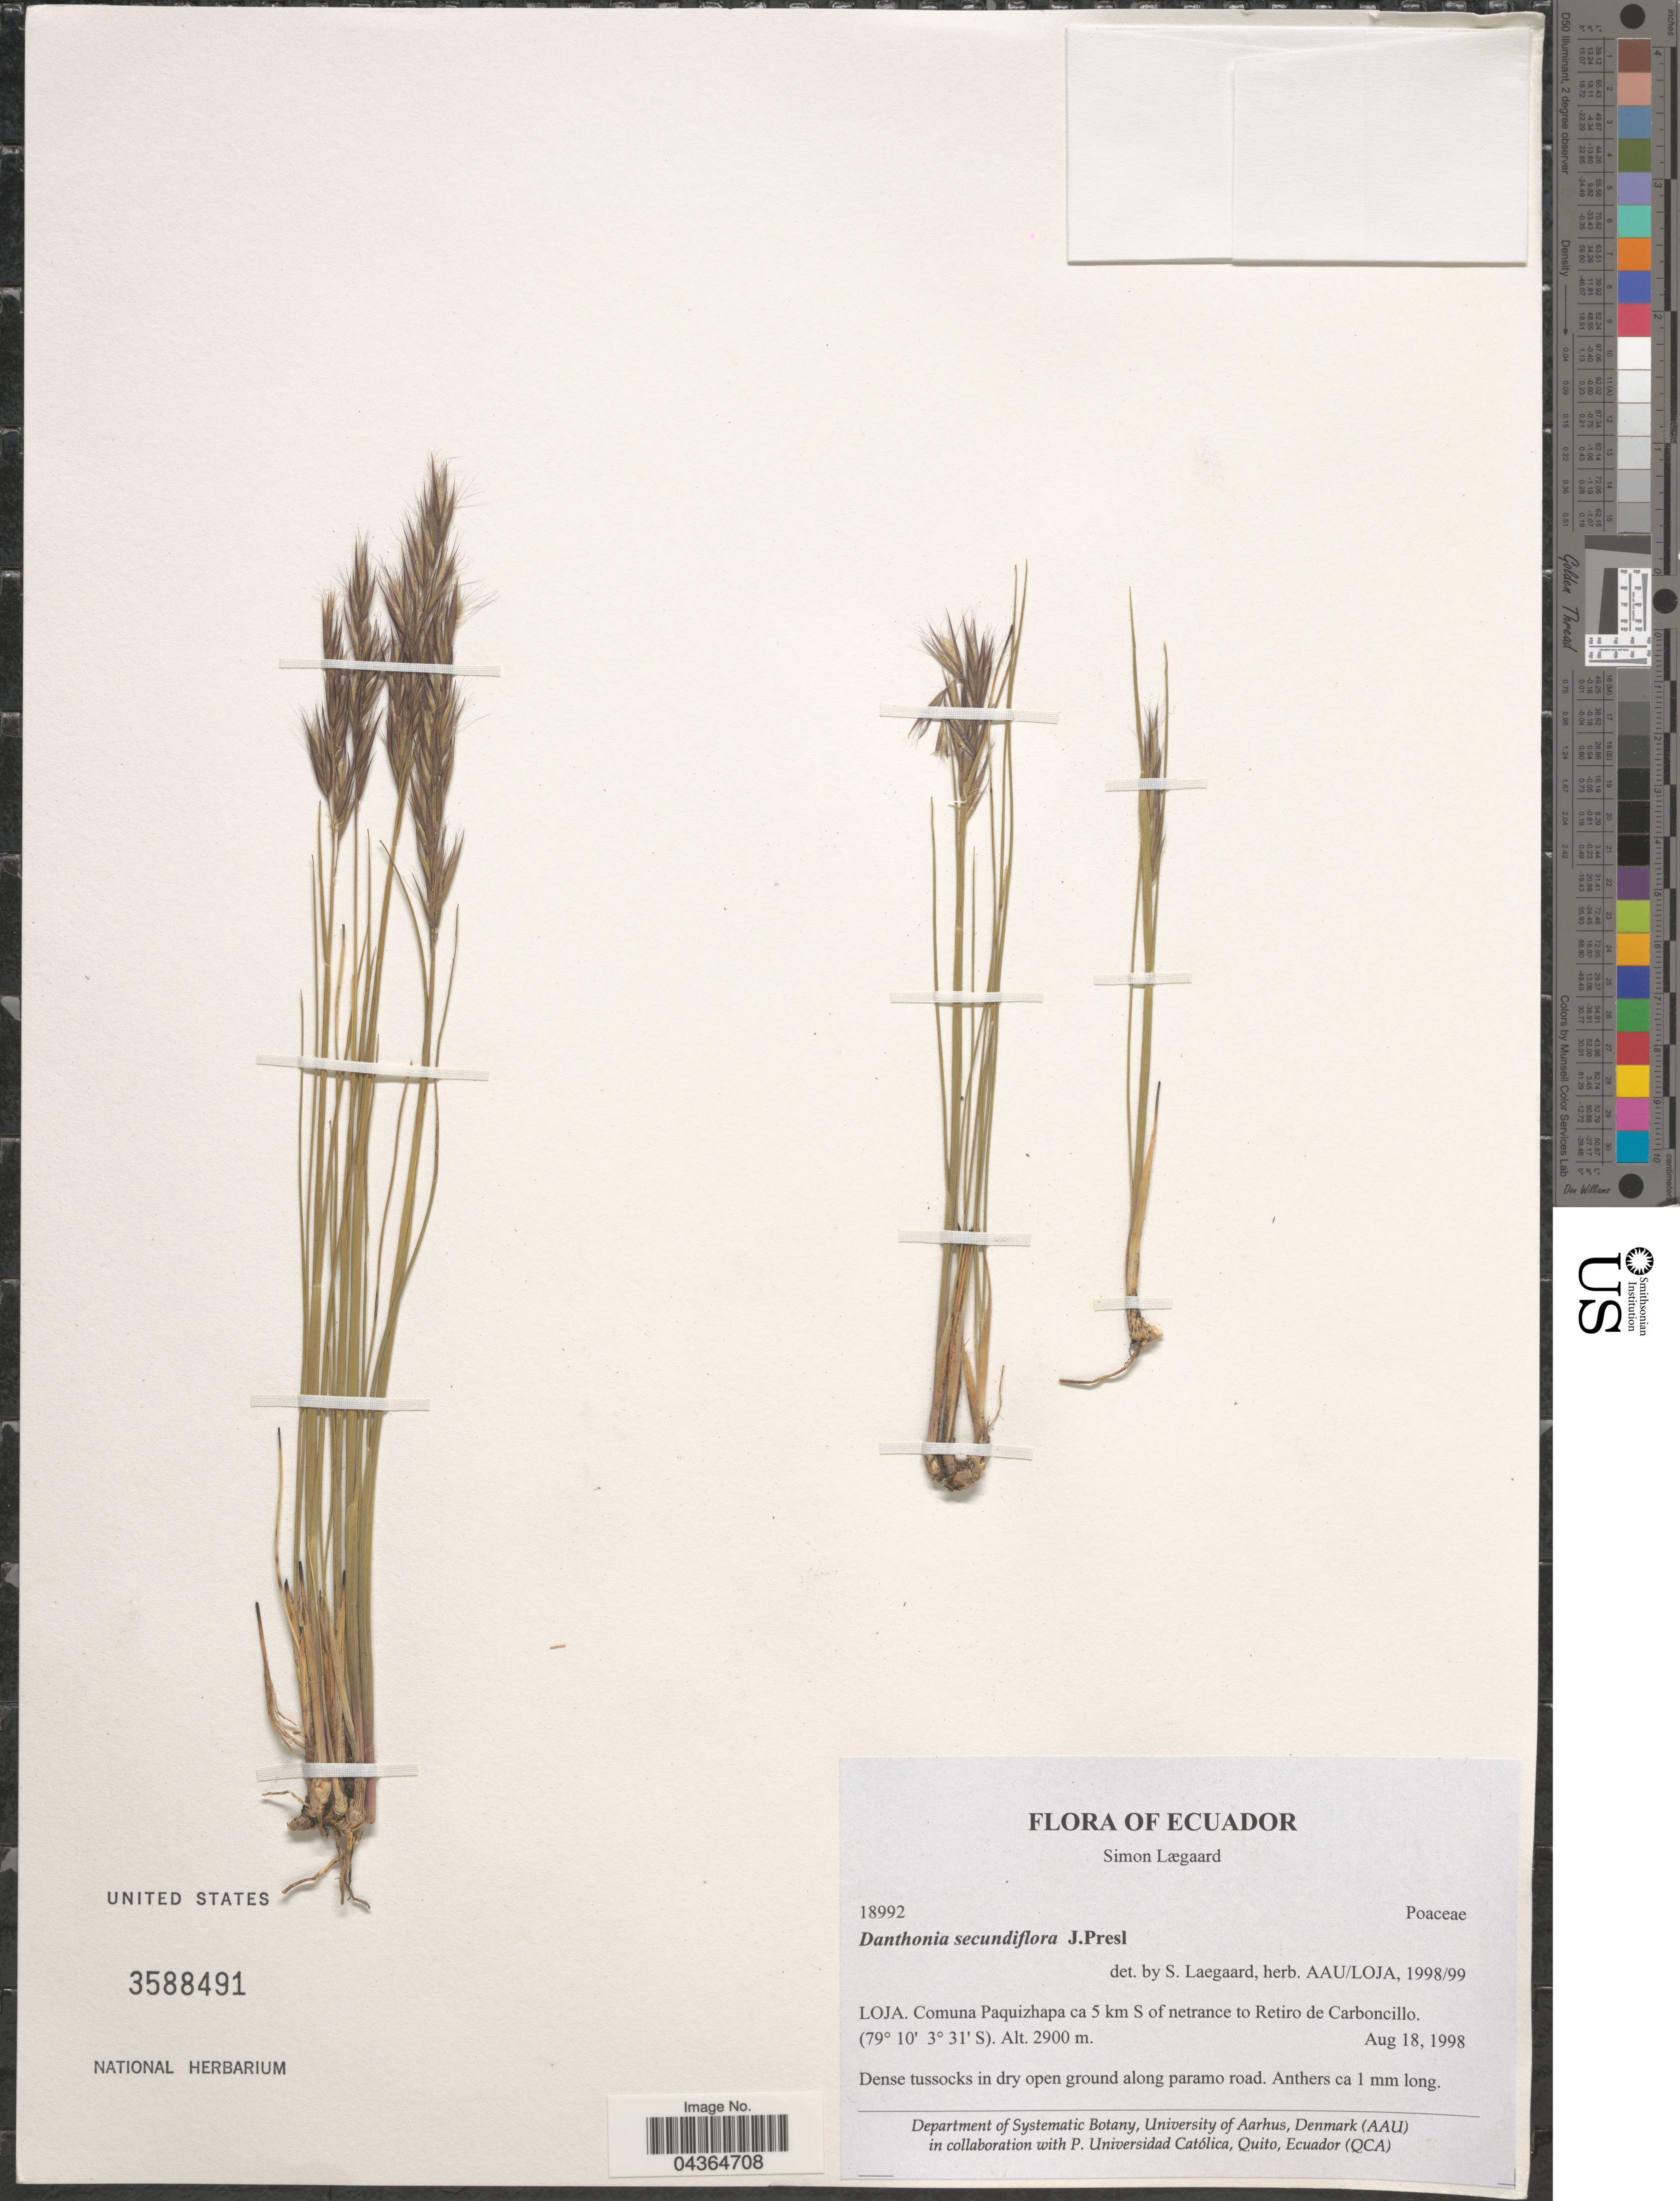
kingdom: Plantae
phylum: Tracheophyta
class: Liliopsida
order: Poales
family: Poaceae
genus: Danthonia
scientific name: Danthonia secundiflora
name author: J. Presl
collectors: S. Lægaard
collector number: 18992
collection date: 1998-08-18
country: Ecuador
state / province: Loja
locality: Comuna Paquizhapa ca 5 km S of netrance to Retiro de Carboncillo.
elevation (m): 2900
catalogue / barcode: US 3588491